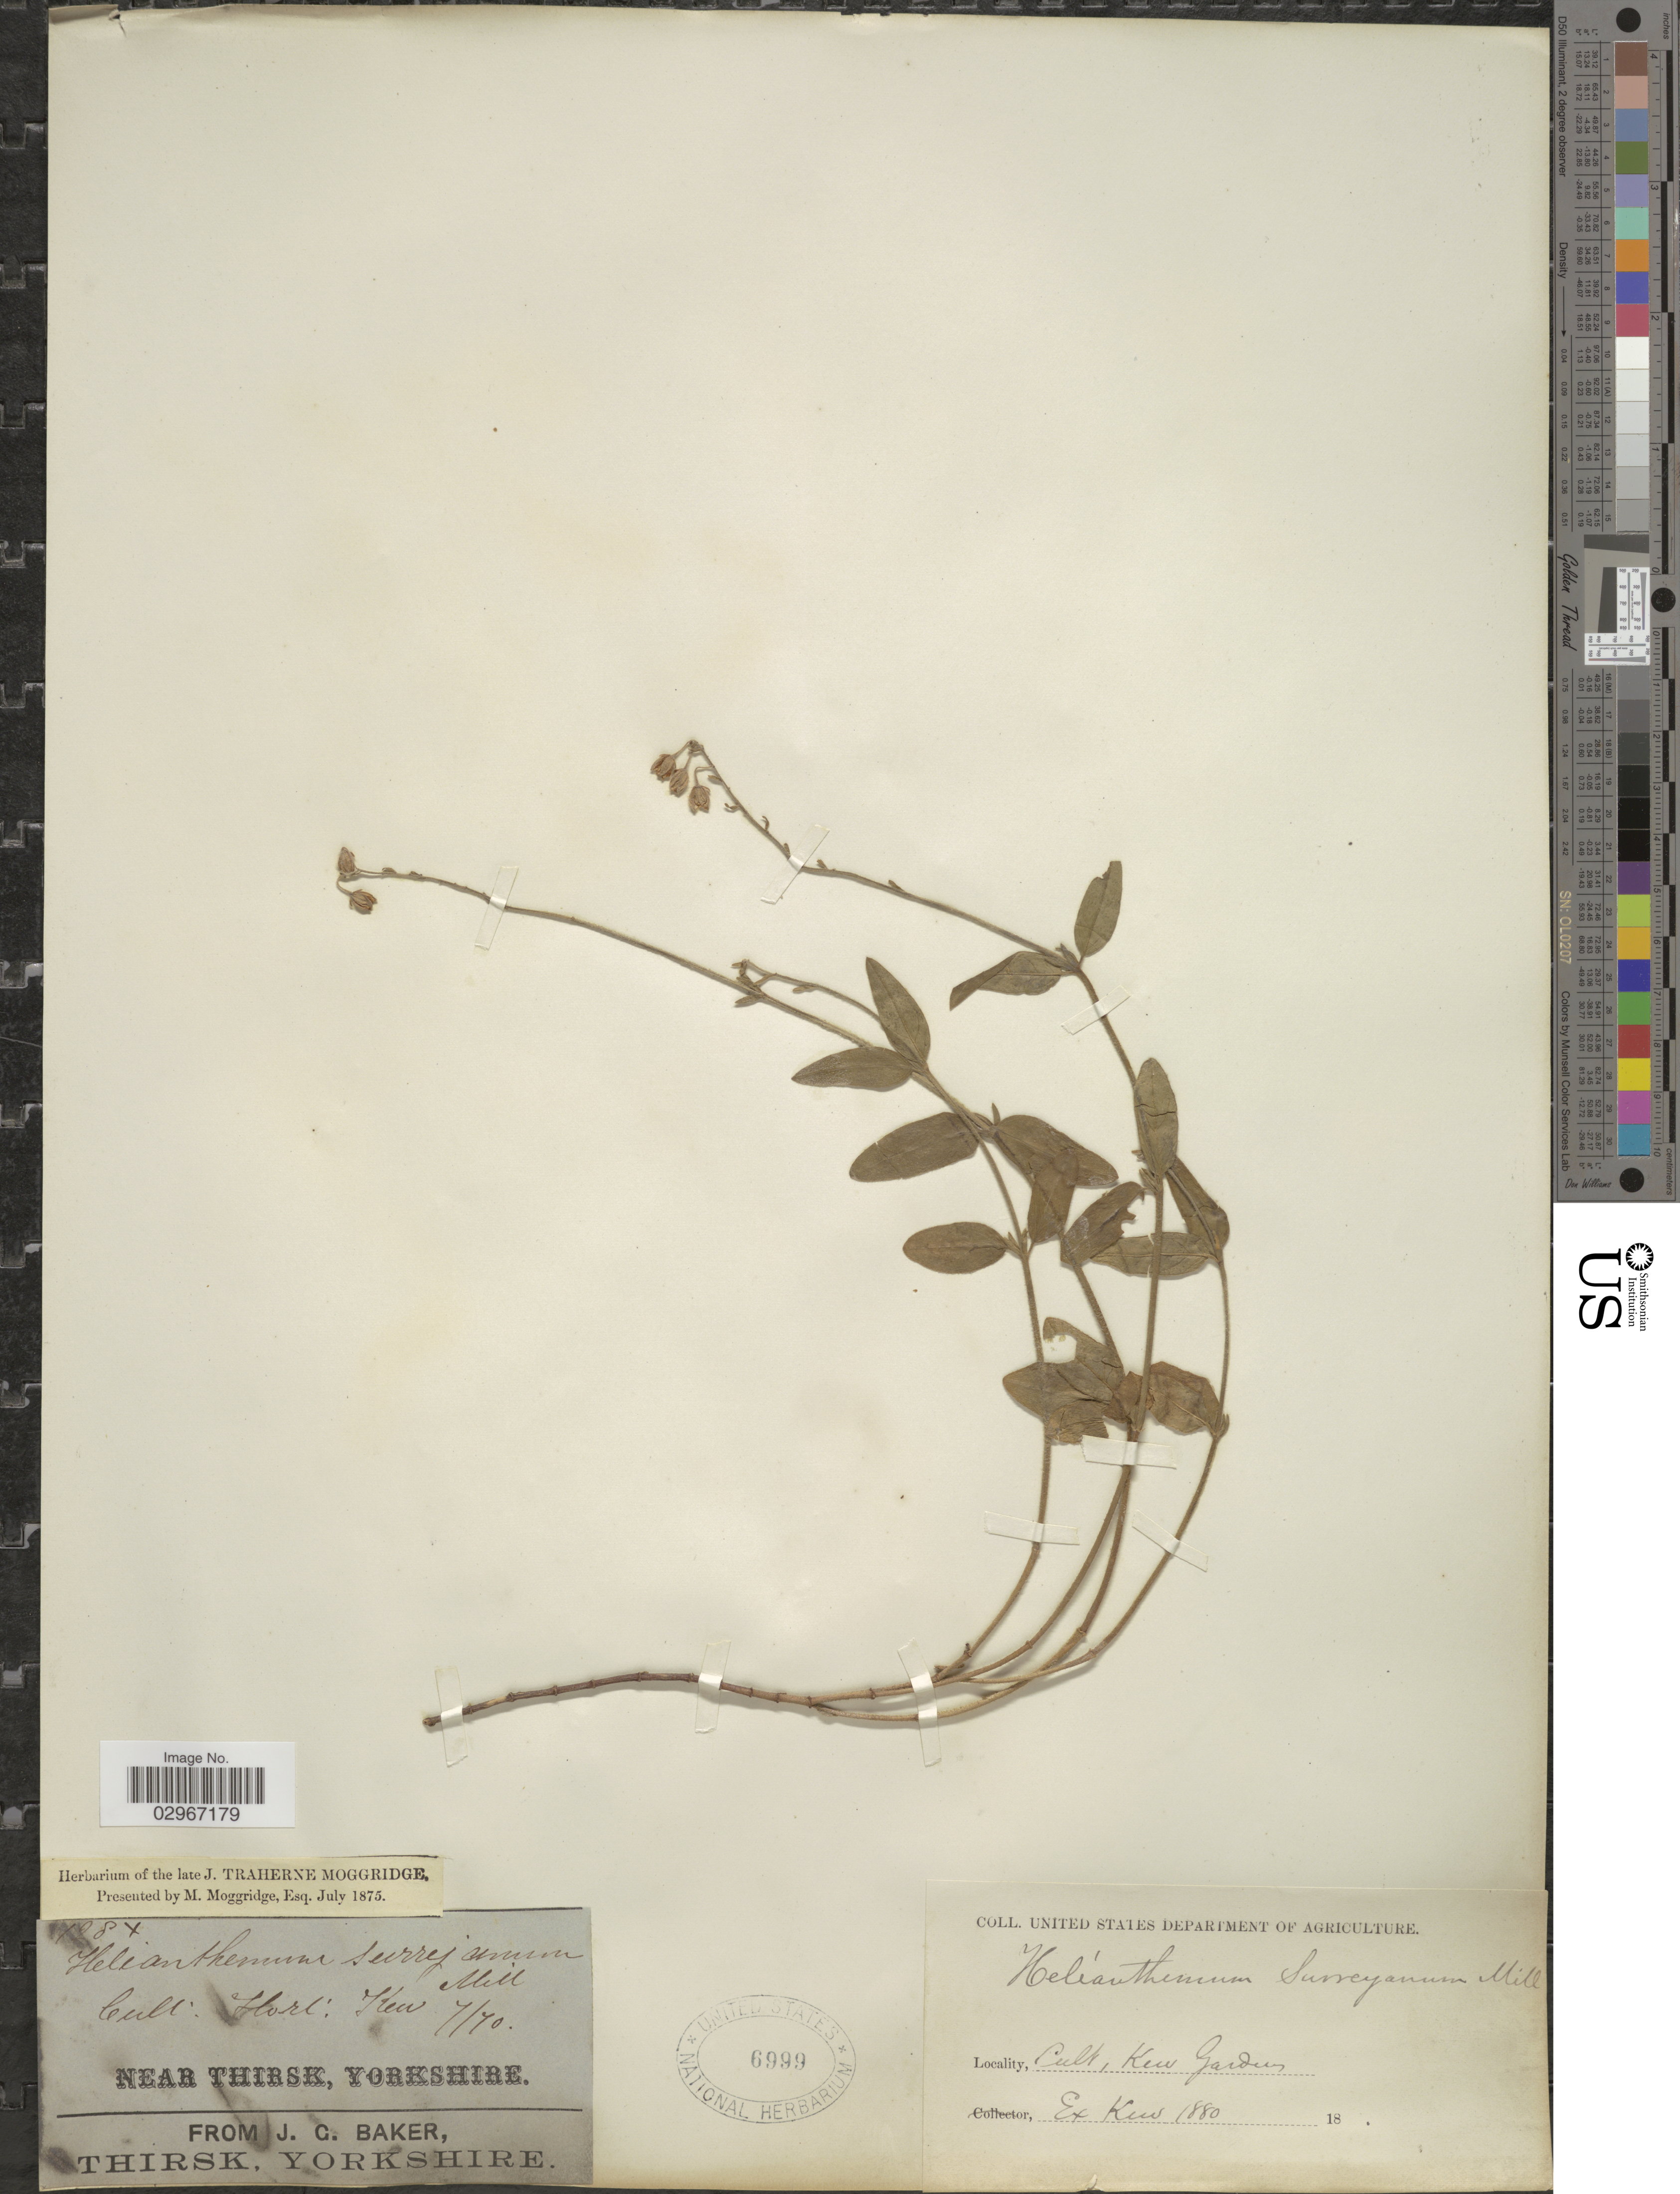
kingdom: Plantae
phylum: Tracheophyta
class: Magnoliopsida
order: Malvales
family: Cistaceae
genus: Helianthemum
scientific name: Helianthemum surrejanum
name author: Mill.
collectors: ex Kew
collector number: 128X*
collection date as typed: Transcribed d/m/y: /7/70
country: United Kingdom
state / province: England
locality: Hort: Kew. Kew Garden.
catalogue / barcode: US 6999